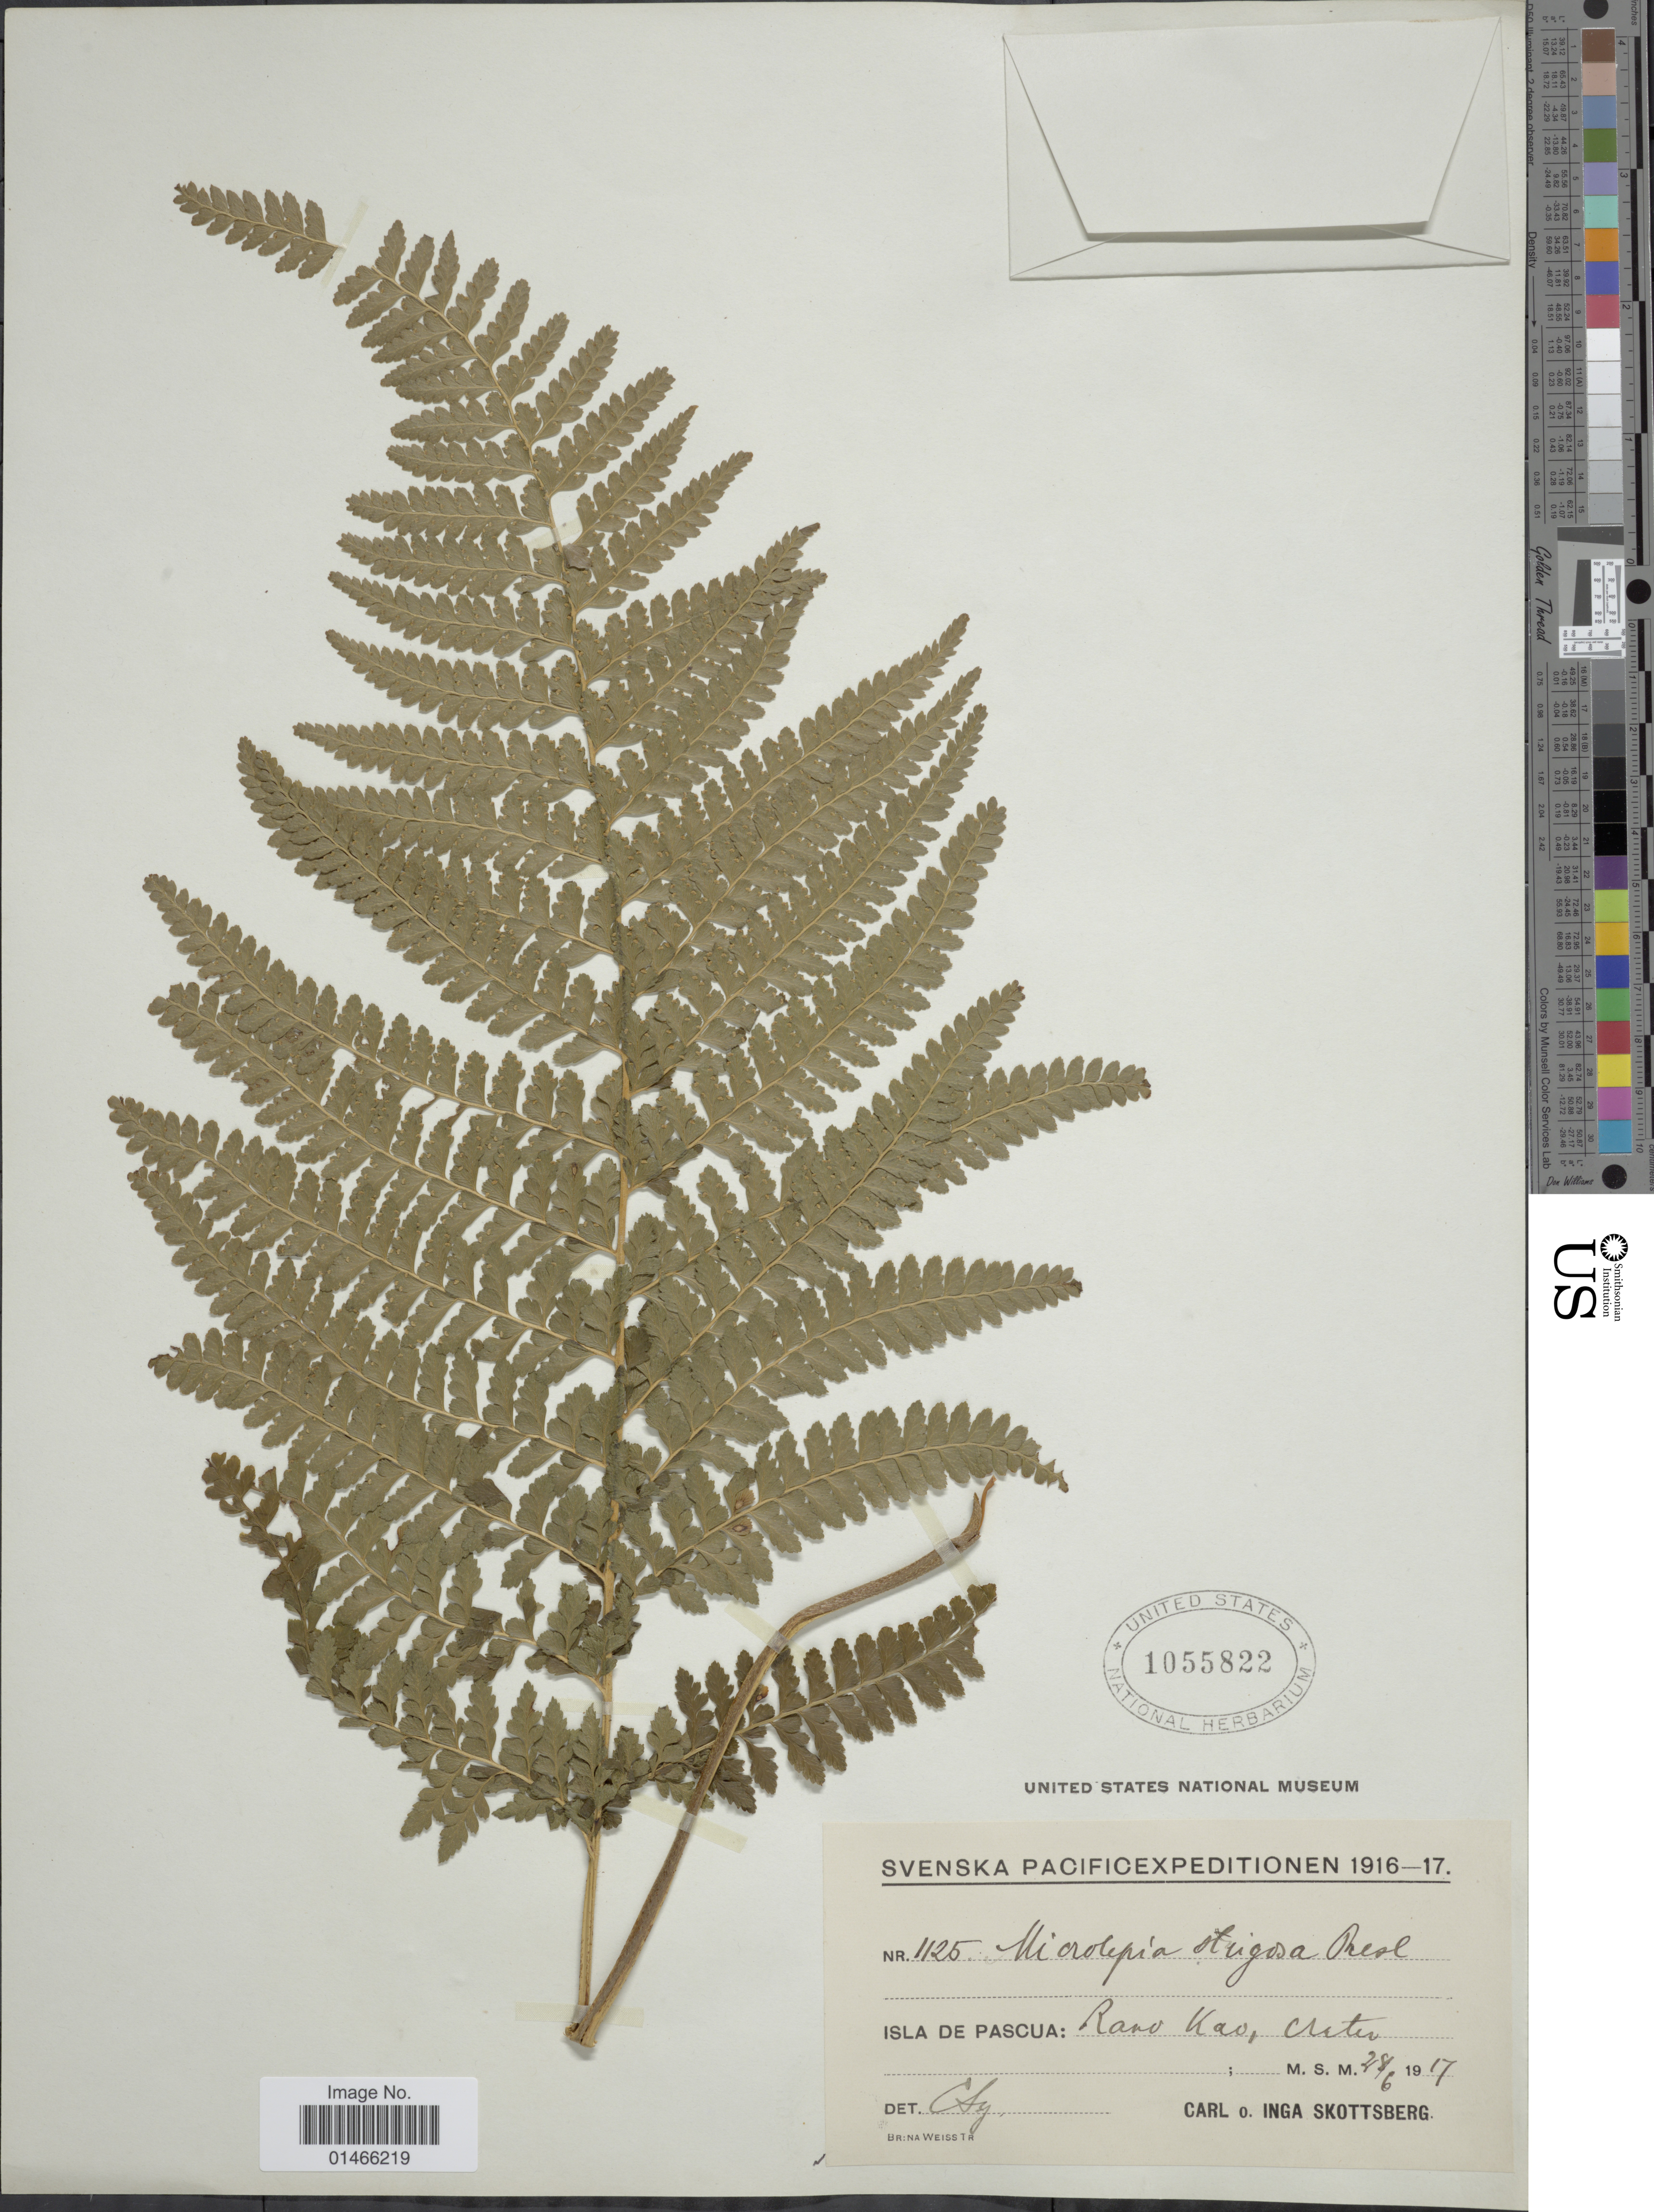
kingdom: Plantae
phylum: Tracheophyta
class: Polypodiopsida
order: Polypodiales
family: Dennstaedtiaceae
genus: Microlepia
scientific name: Microlepia strigosa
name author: (Thunb.) J. Presl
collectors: C. Skottsberg & I. Skottsberg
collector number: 1125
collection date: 1917-06-28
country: Chile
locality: Isla de Pascua: Rano Kao, crater.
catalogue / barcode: US 1058822